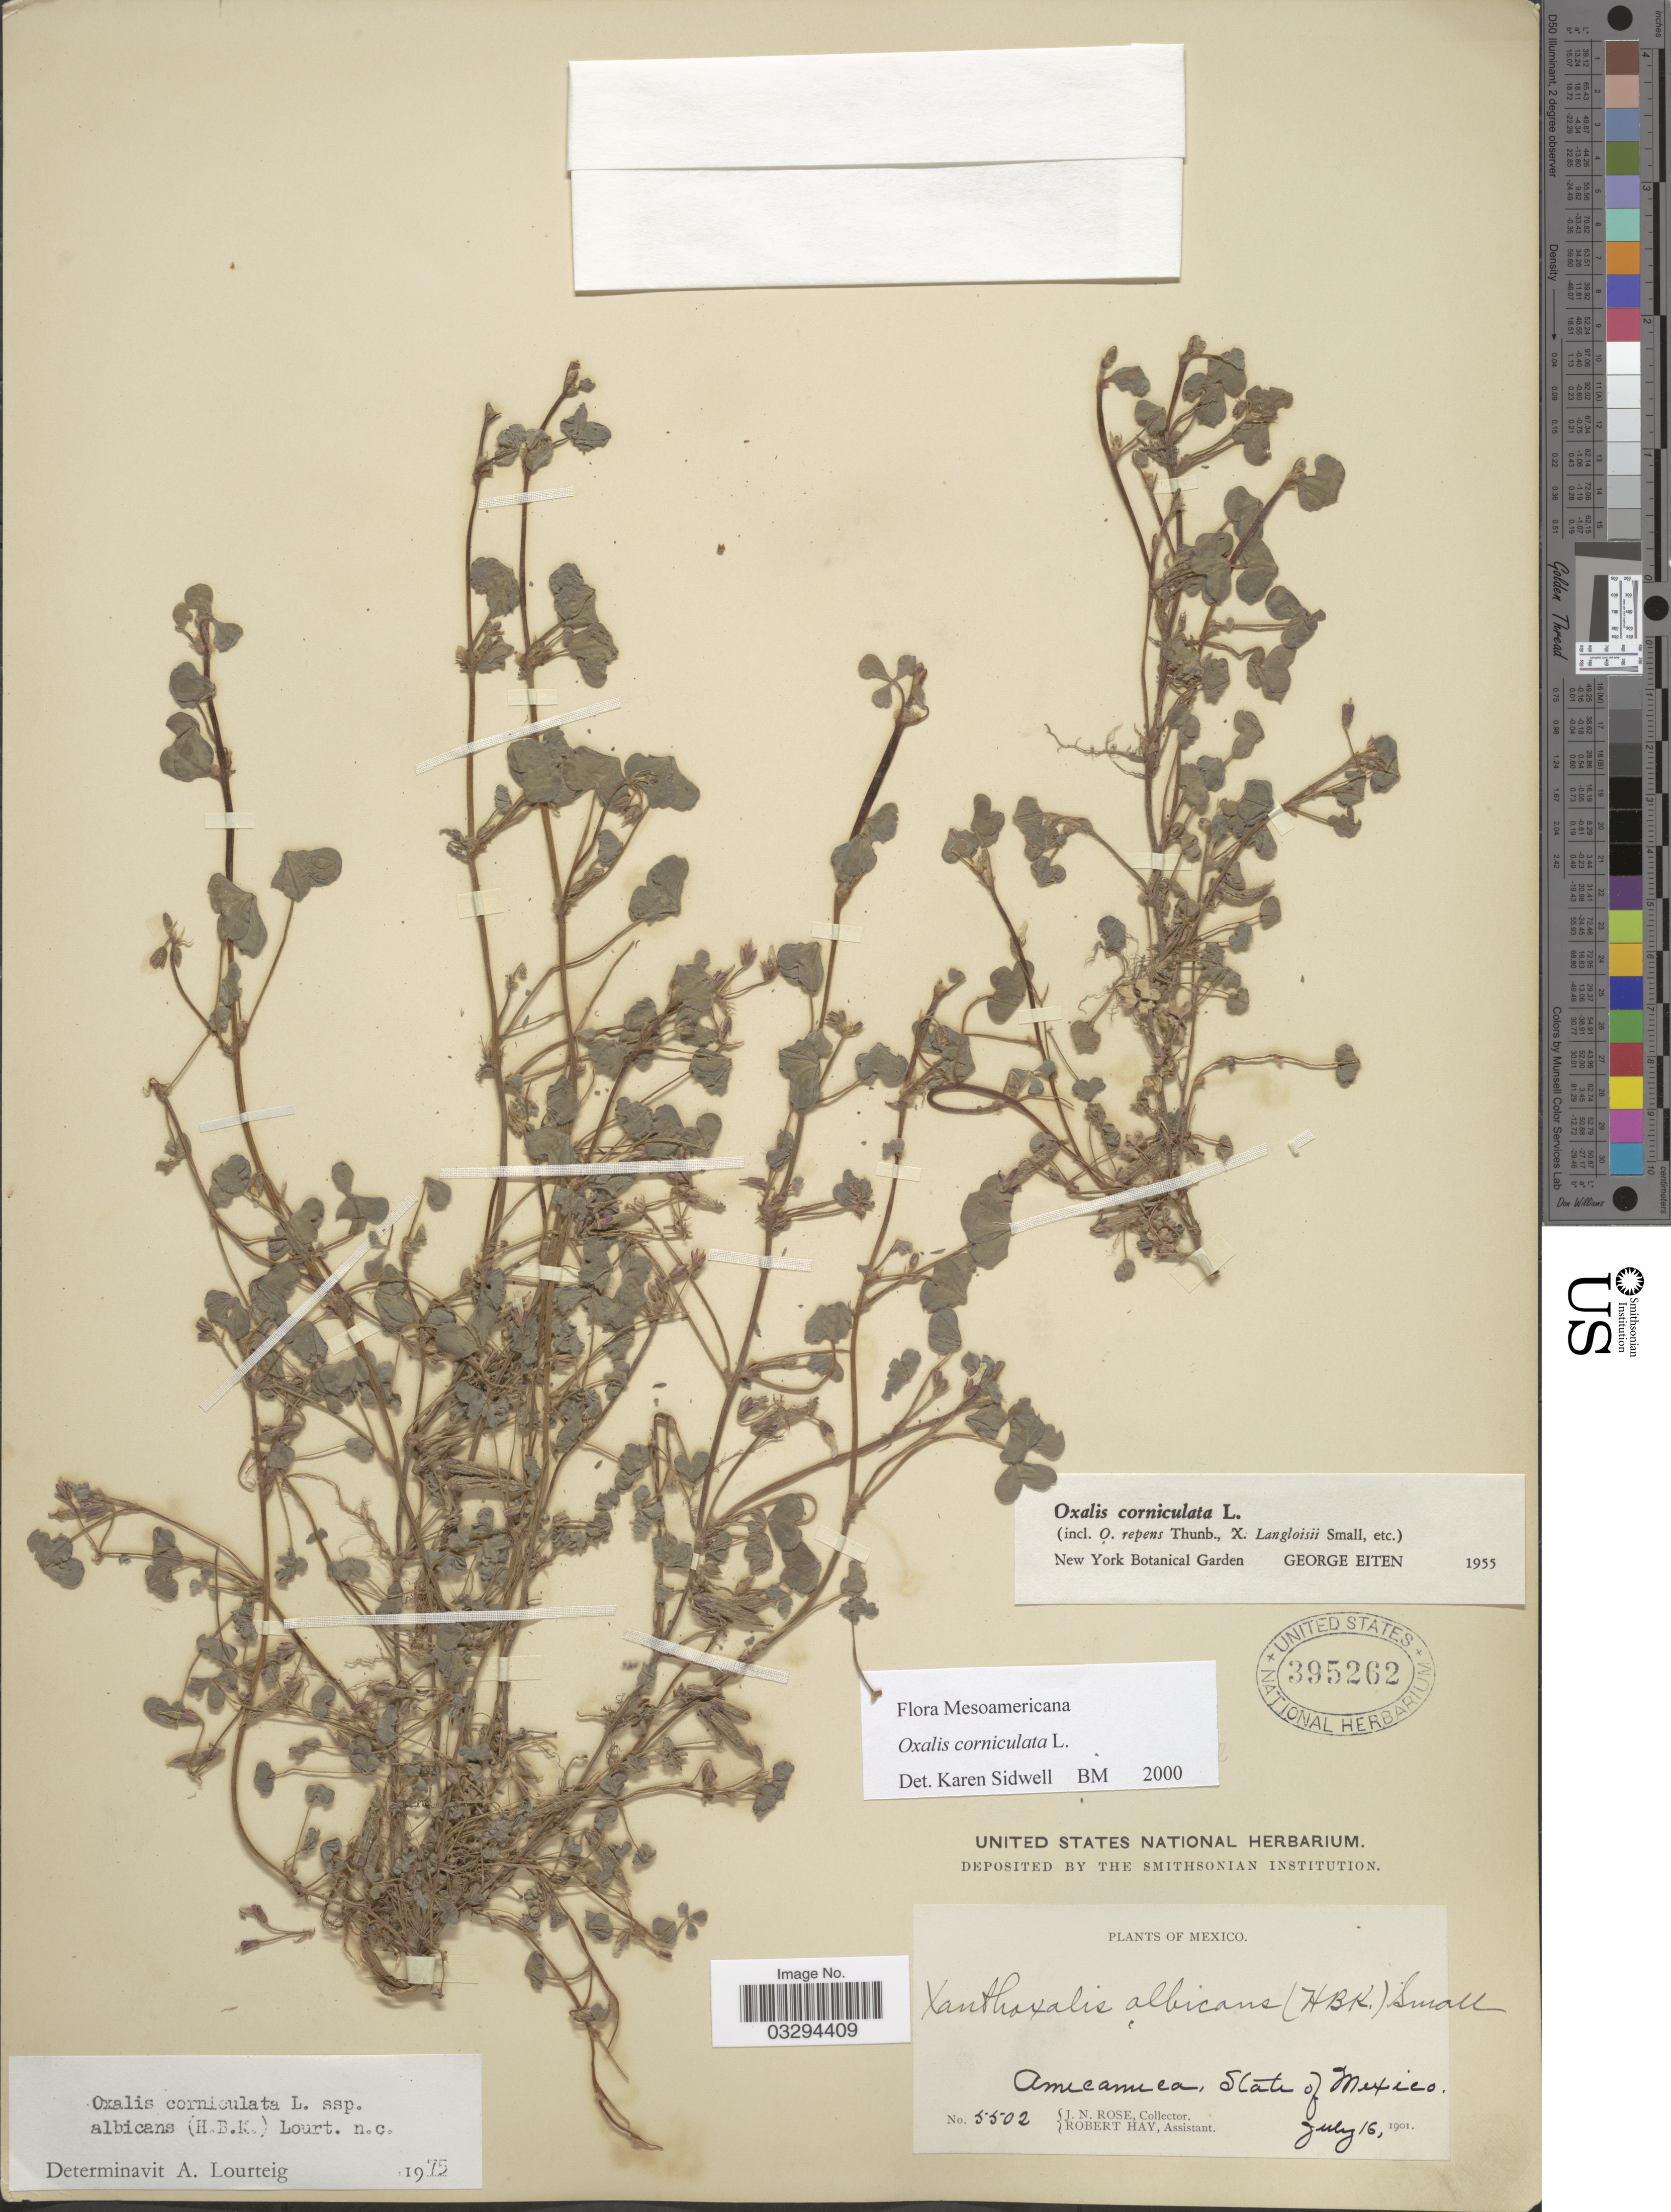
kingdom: Plantae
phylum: Tracheophyta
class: Magnoliopsida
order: Oxalidales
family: Oxalidaceae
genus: Oxalis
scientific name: Oxalis corniculata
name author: L.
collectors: J. N. Rose & R. Hay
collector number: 5502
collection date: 1901-07-16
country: Mexico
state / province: México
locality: Amecameca.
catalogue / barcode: US 395262